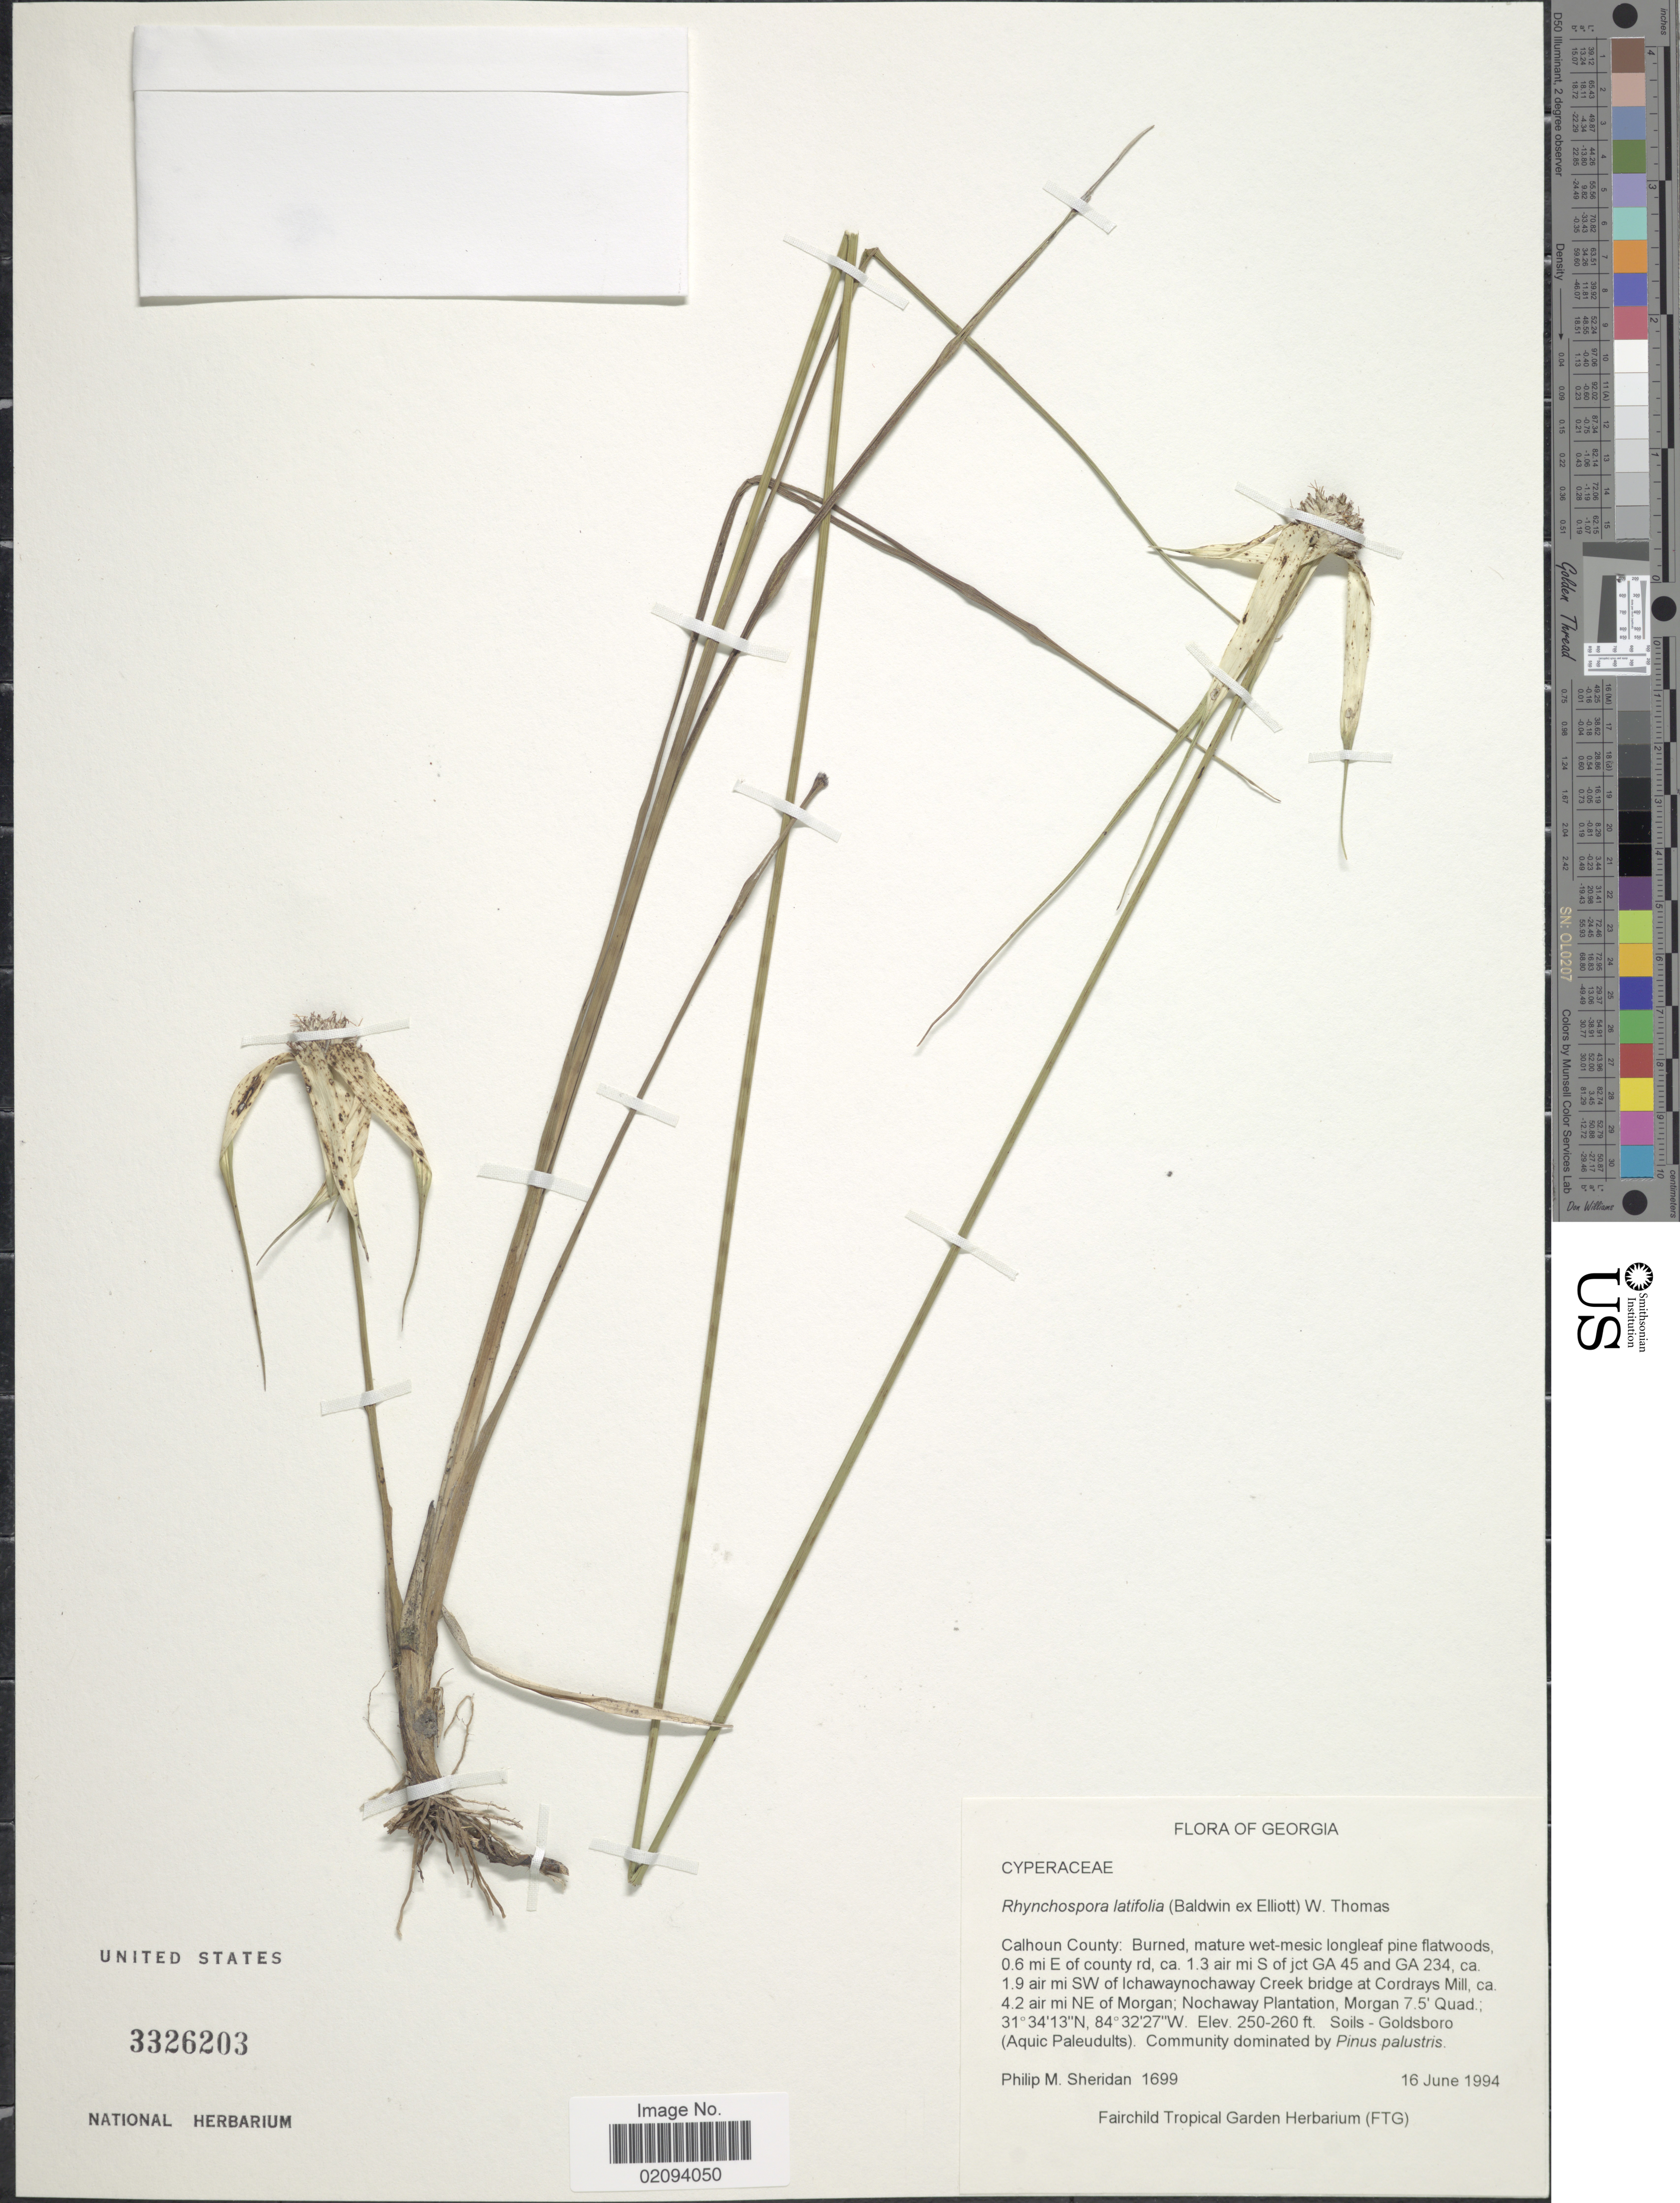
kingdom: Plantae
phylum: Tracheophyta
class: Liliopsida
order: Poales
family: Cyperaceae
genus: Rhynchospora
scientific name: Rhynchospora latifolia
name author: (Baldwin ex Elliott) W.W. Thomas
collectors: P. Sheridan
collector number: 1699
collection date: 1994-06-16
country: United States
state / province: Georgia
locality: Calhoun County: Burned, mature wet-mesic longleaf pine flatwoods, 0.6 mi E of county rd, ca. 1.3 air mi S of jct GA 45 and GA 234, ca. 1.9 air mi SW of Ichawaynochaway Creek bridge at Cordrays Mill, ca. 4.2 air mi NE of Morgan; Nochaway Plantation, Morgan 7.5' Quad.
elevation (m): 76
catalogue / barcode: US 3326203